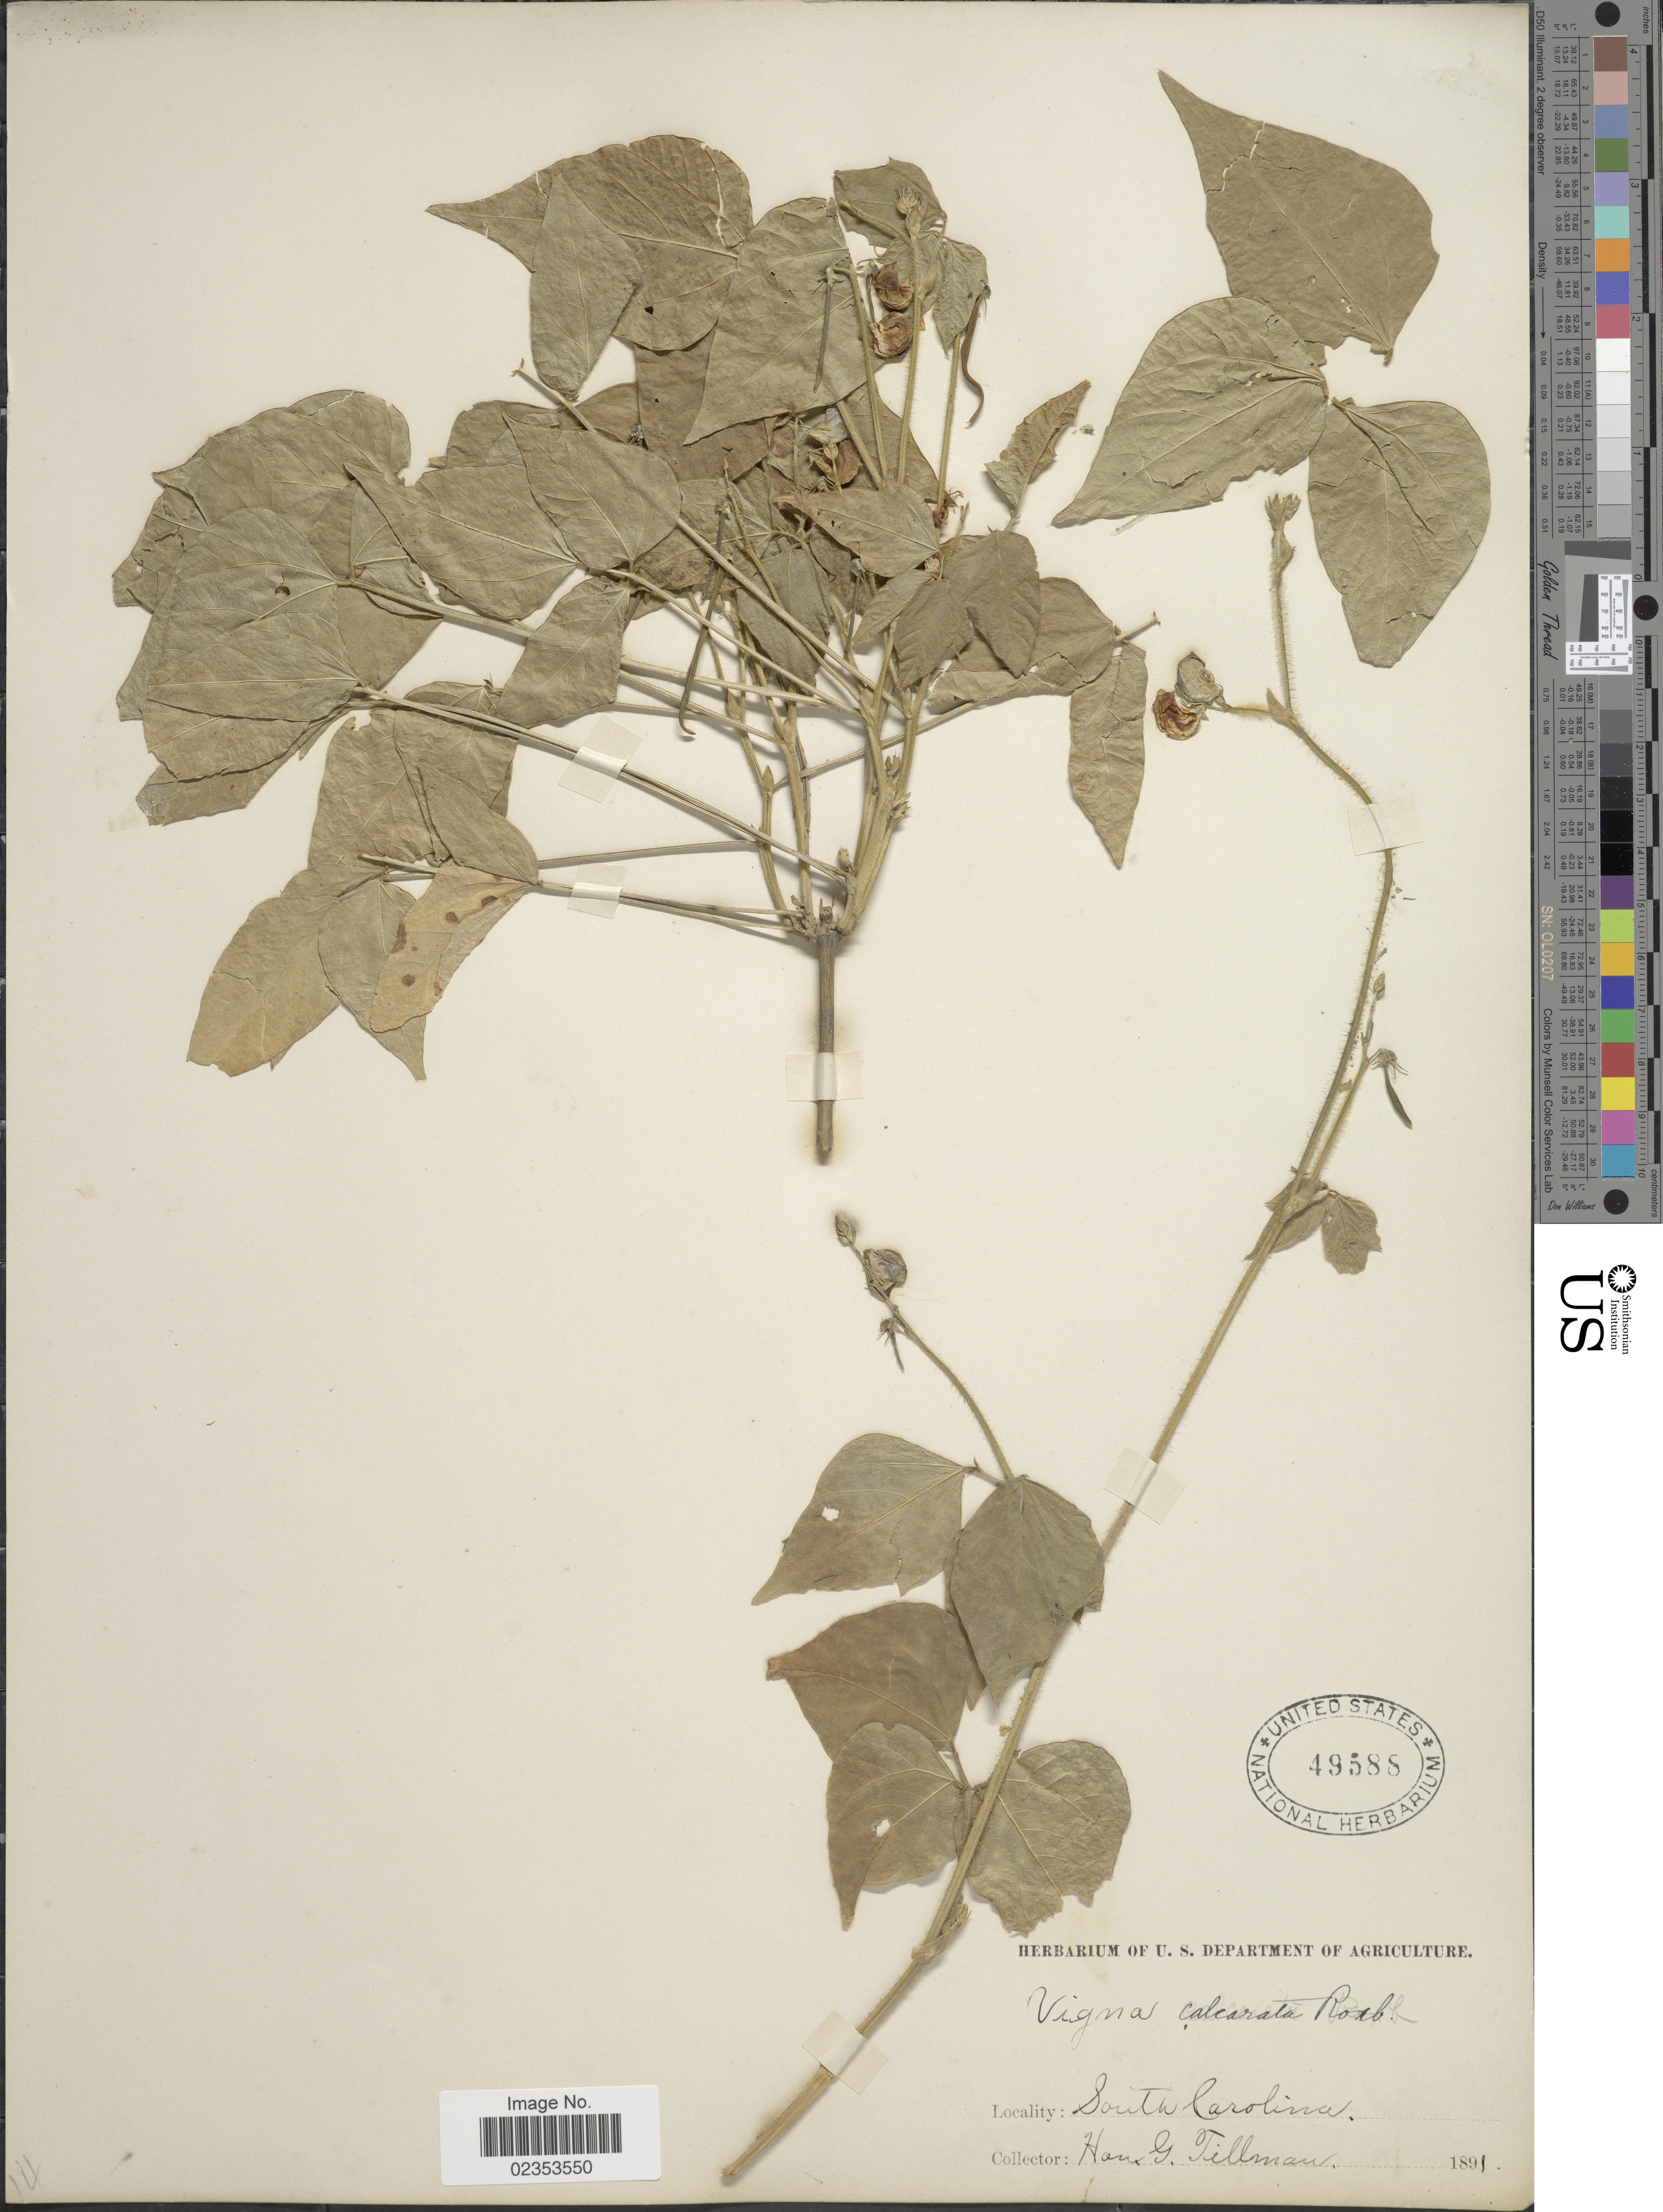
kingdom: Plantae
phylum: Tracheophyta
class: Magnoliopsida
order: Fabales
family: Fabaceae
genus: Vigna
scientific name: Vigna umbellata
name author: (Thunb.) Ohwi & H. Ohashi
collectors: H. Tillman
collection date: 1891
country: United States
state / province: South Carolina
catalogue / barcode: US 49588